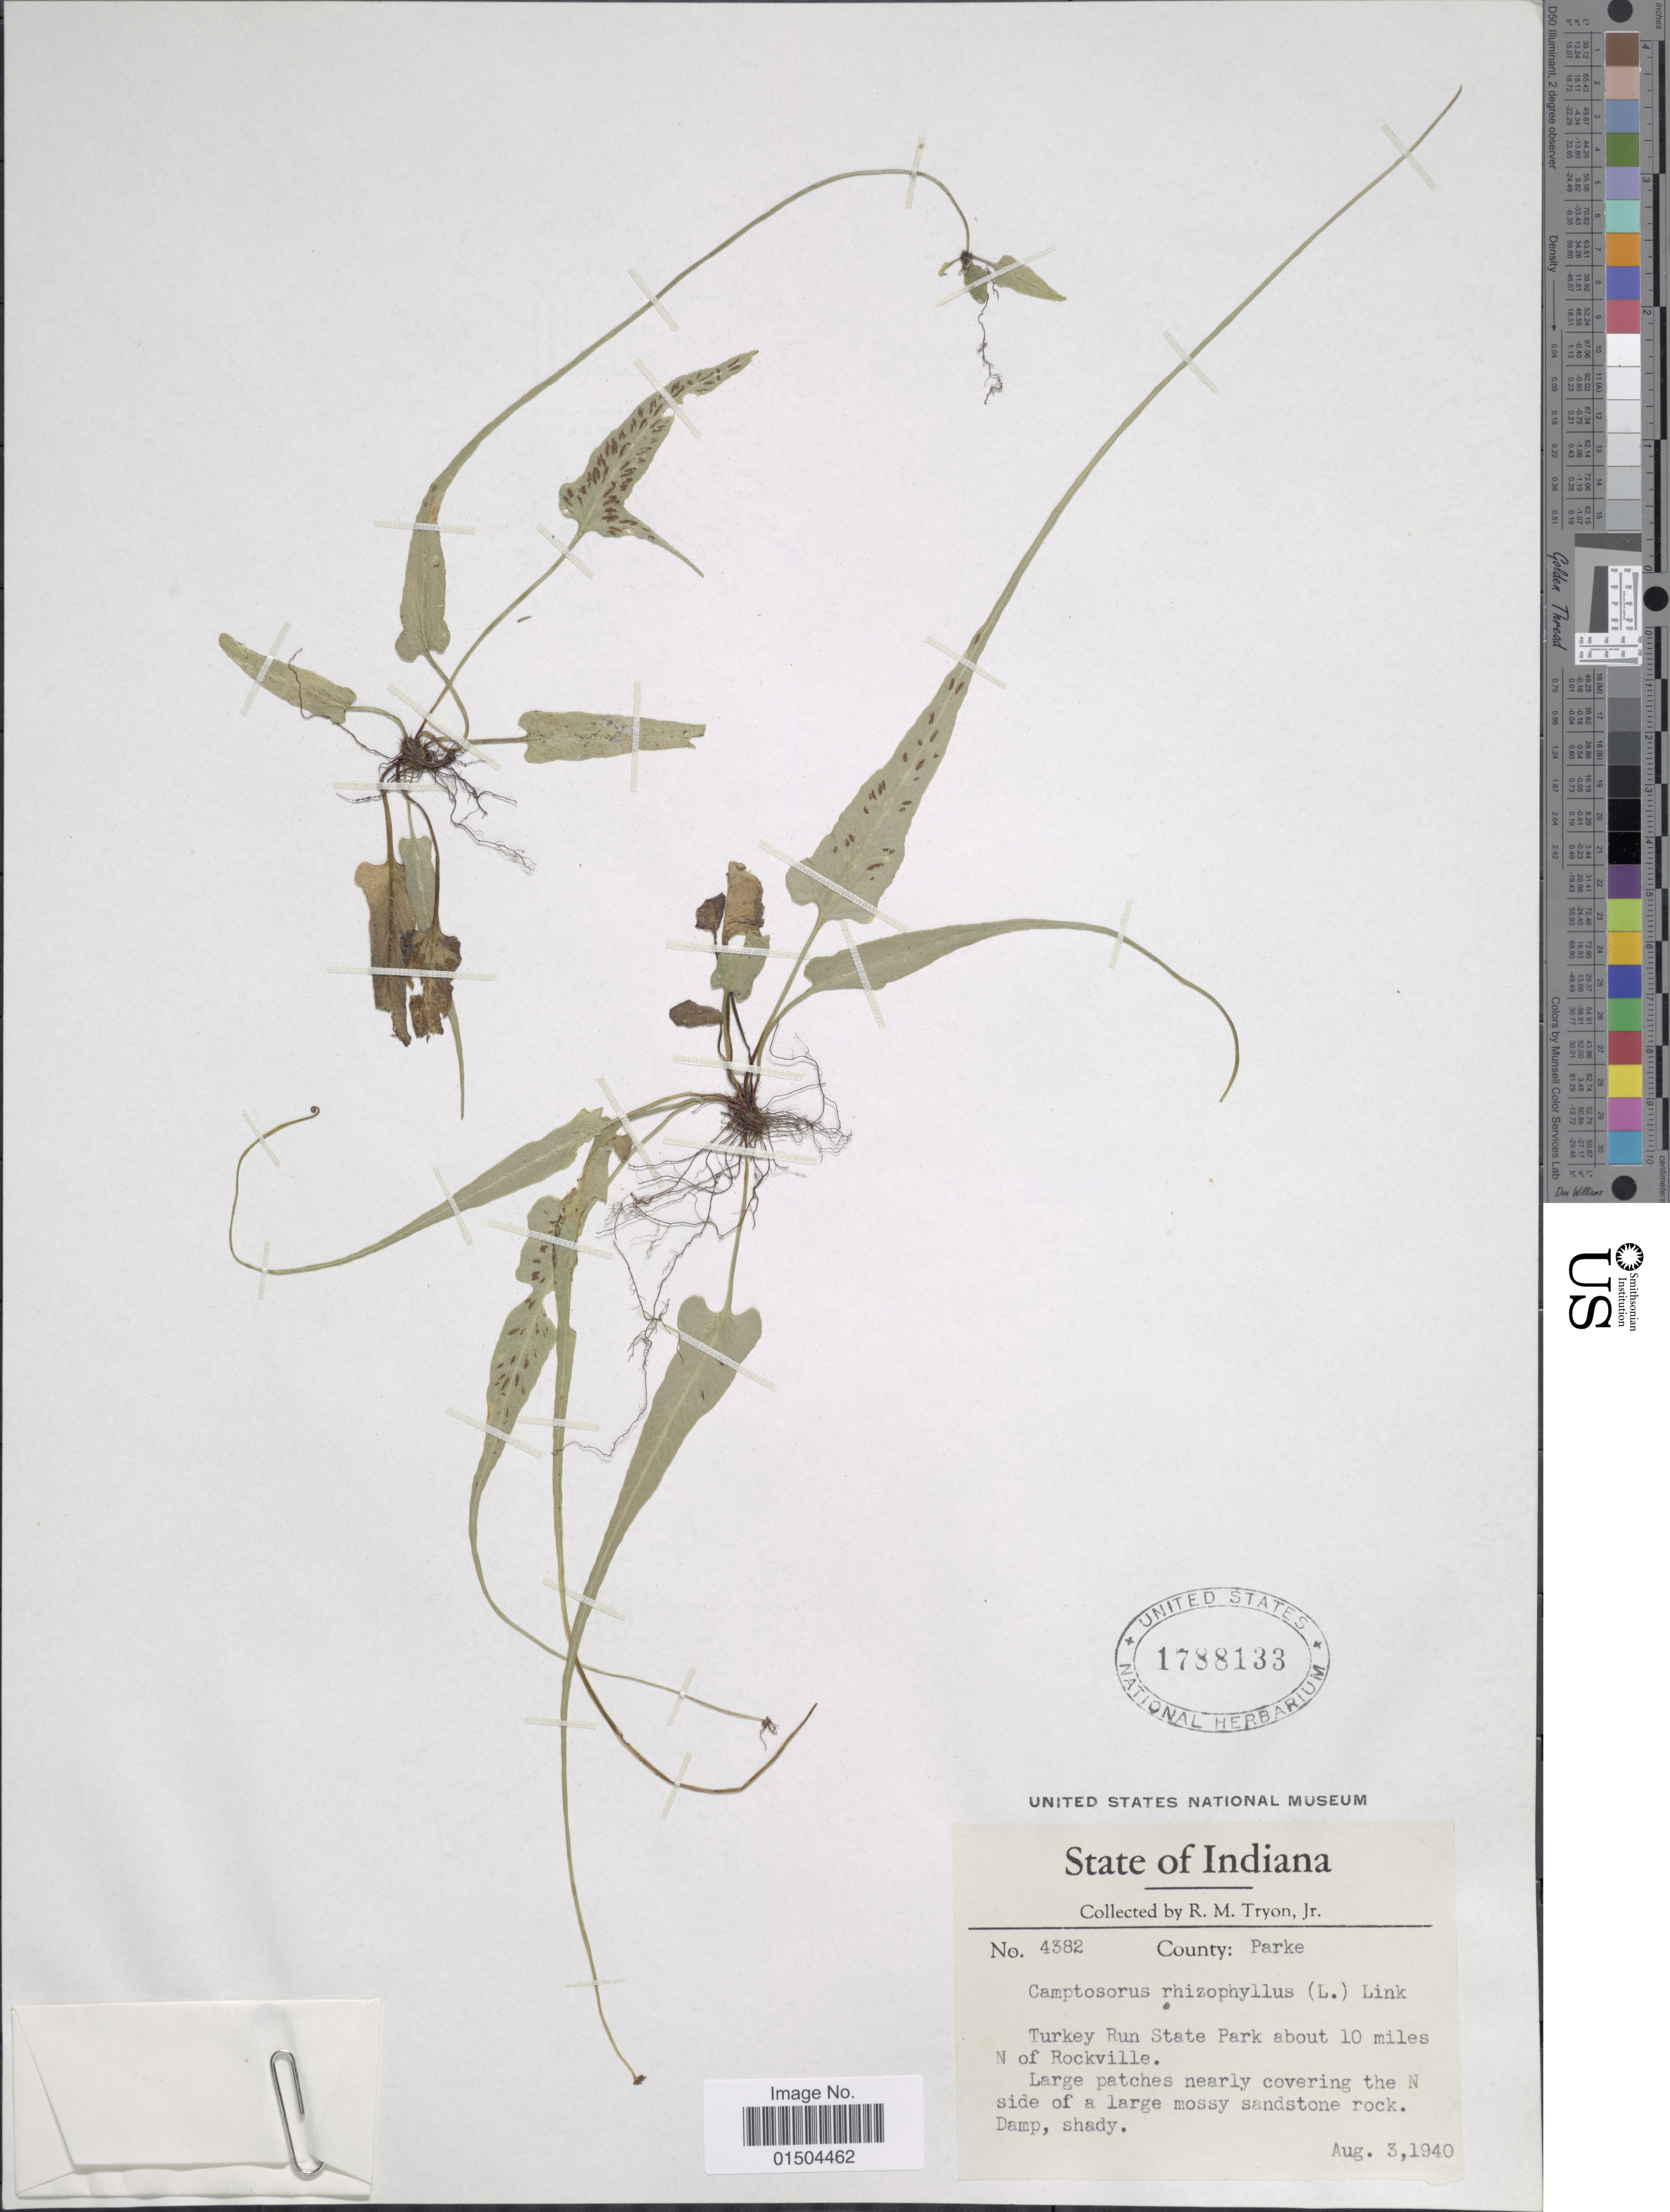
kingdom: Plantae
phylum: Tracheophyta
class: Polypodiopsida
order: Polypodiales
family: Aspleniaceae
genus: Asplenium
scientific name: Asplenium rhizophyllum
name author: L.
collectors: R. M. Tryon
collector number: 4382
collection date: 1940-08-03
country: United States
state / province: Indiana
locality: Turkey Run State Park about 10 miles N of Rockville.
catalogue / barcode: US 1788133